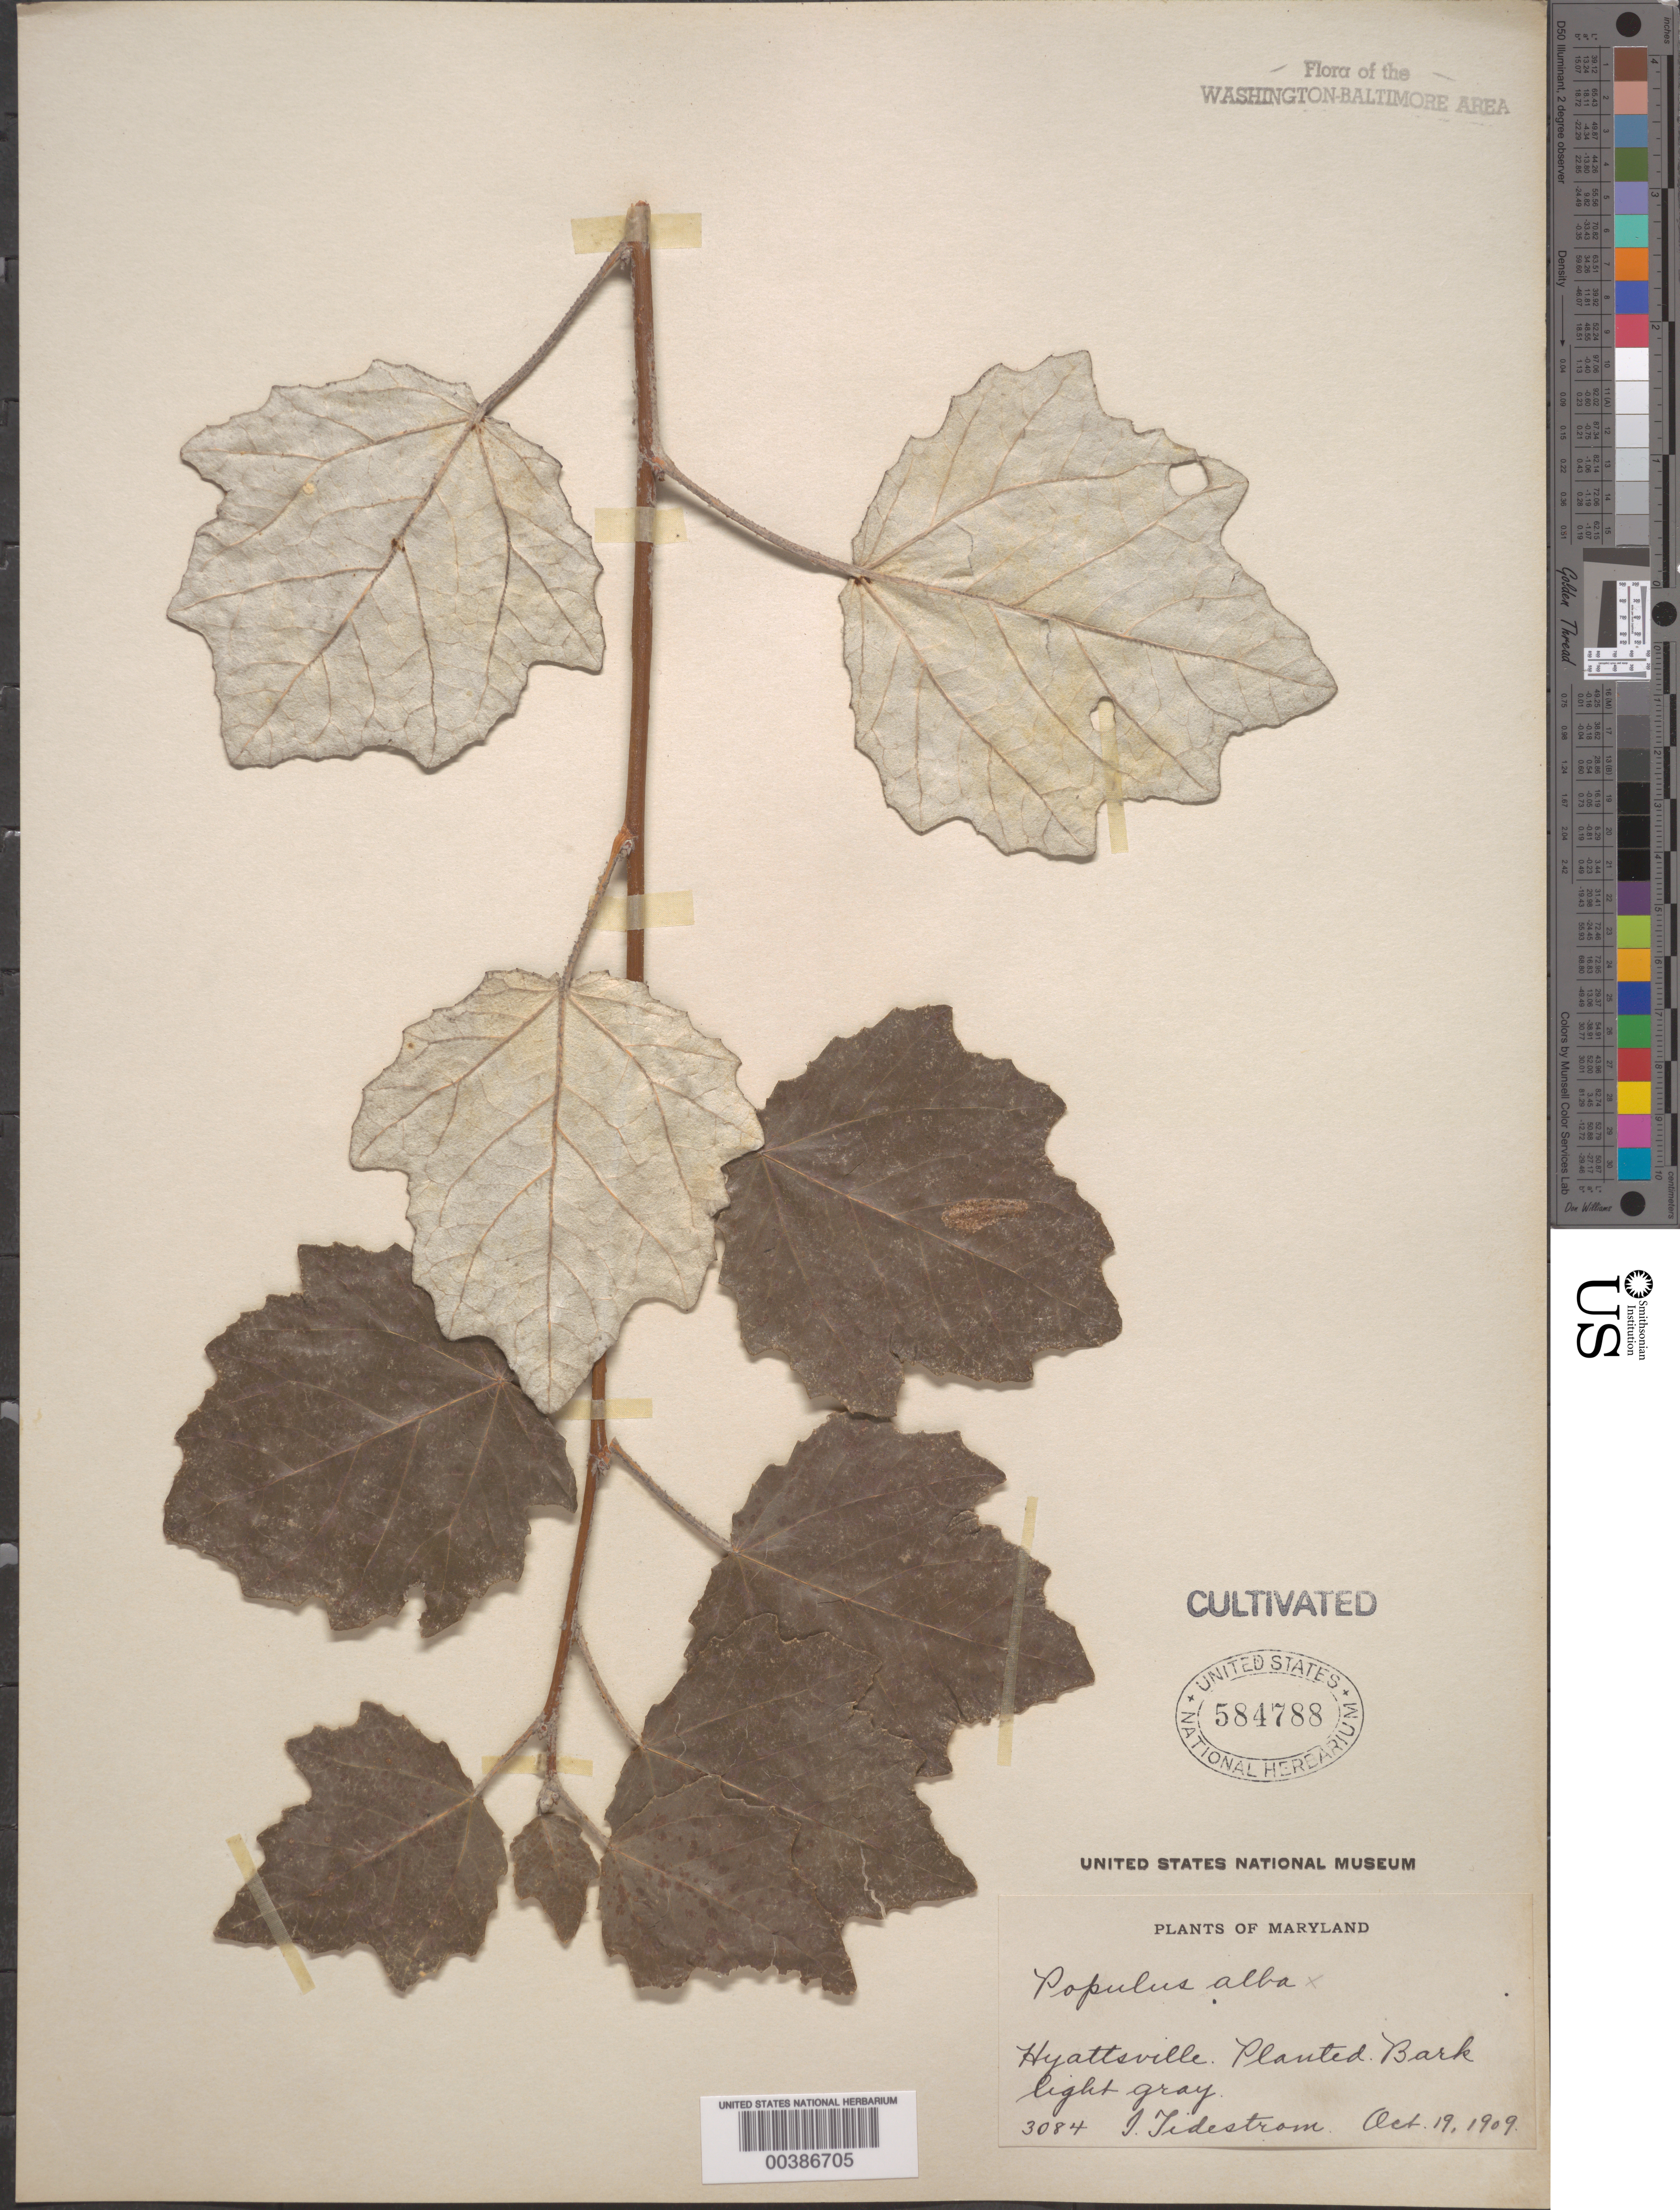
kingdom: Plantae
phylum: Tracheophyta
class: Magnoliopsida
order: Malpighiales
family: Salicaceae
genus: Populus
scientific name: Populus alba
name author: L.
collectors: I. F. Tidestrom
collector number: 3084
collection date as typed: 19 Oct 1909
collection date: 1909-10-19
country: United States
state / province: Maryland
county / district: Prince George's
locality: Hyattsville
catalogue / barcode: US 584788